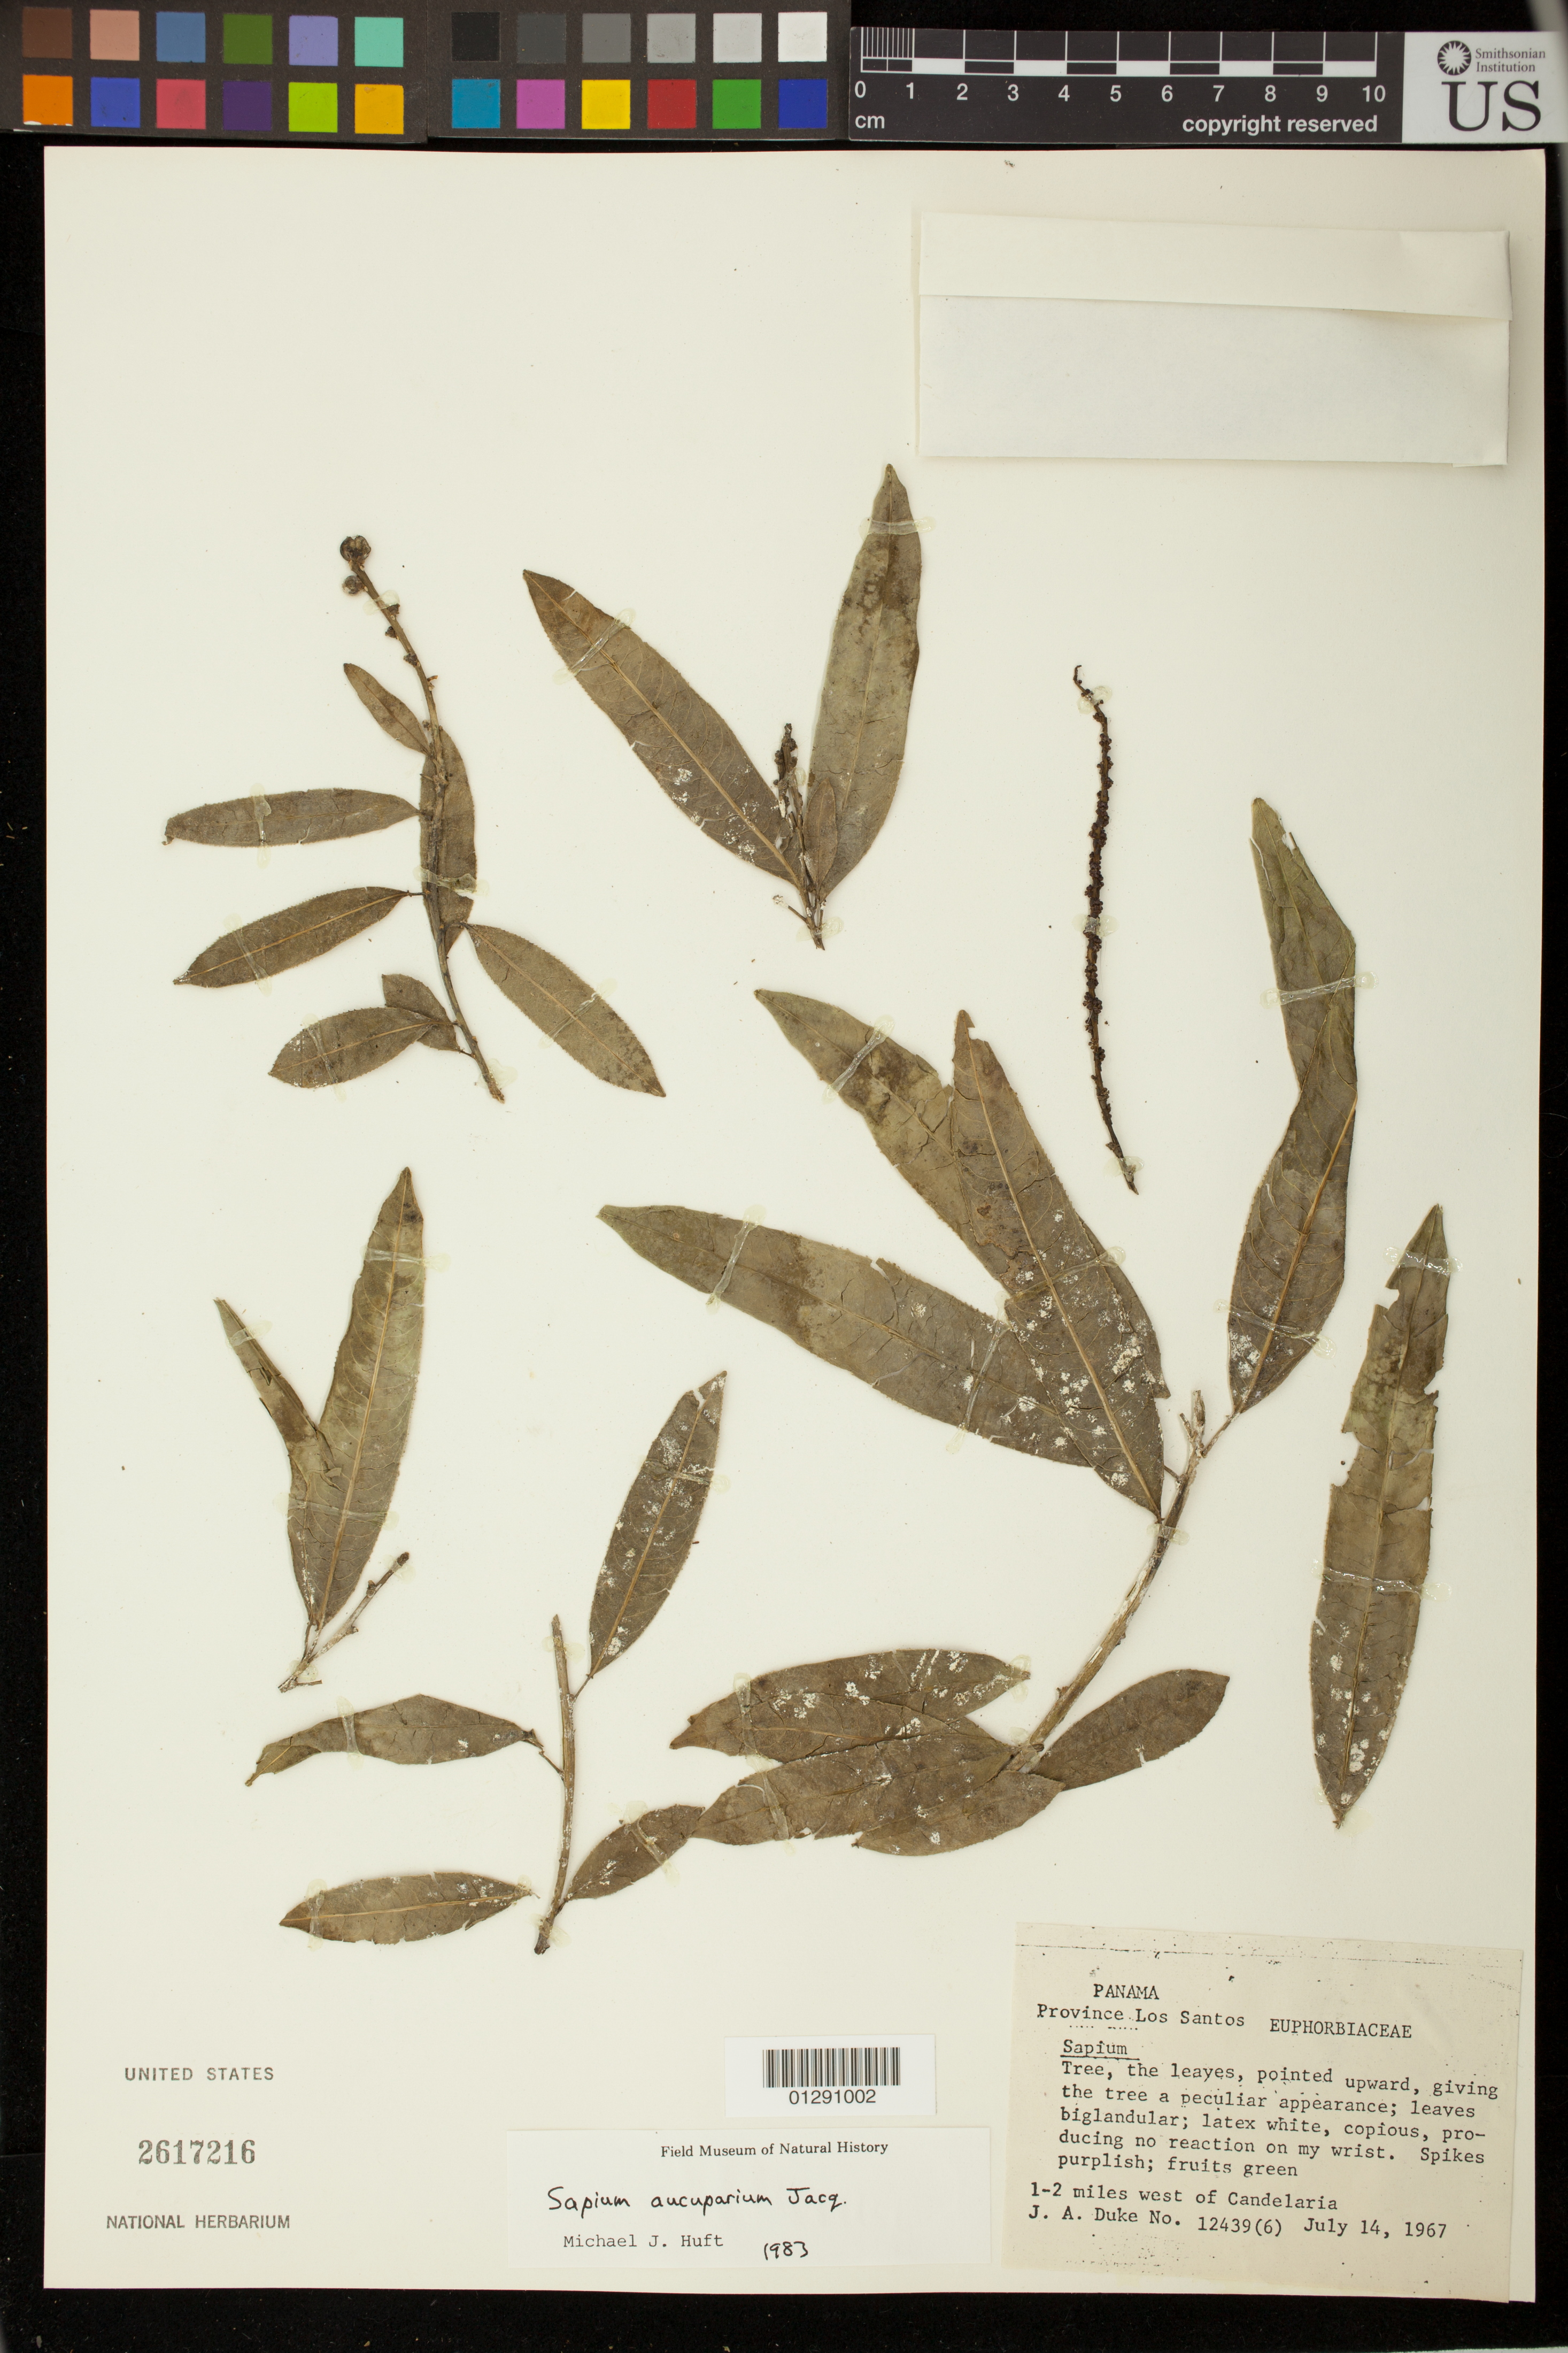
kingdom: Plantae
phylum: Tracheophyta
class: Magnoliopsida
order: Malpighiales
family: Euphorbiaceae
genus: Sapium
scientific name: Sapium aucuparium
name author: Jacq.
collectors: J. A. Duke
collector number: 12439(6)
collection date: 1967-07-14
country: Panama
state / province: Los Santos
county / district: Pocri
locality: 1-2 miles west of Candelaria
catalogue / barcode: US 2617216